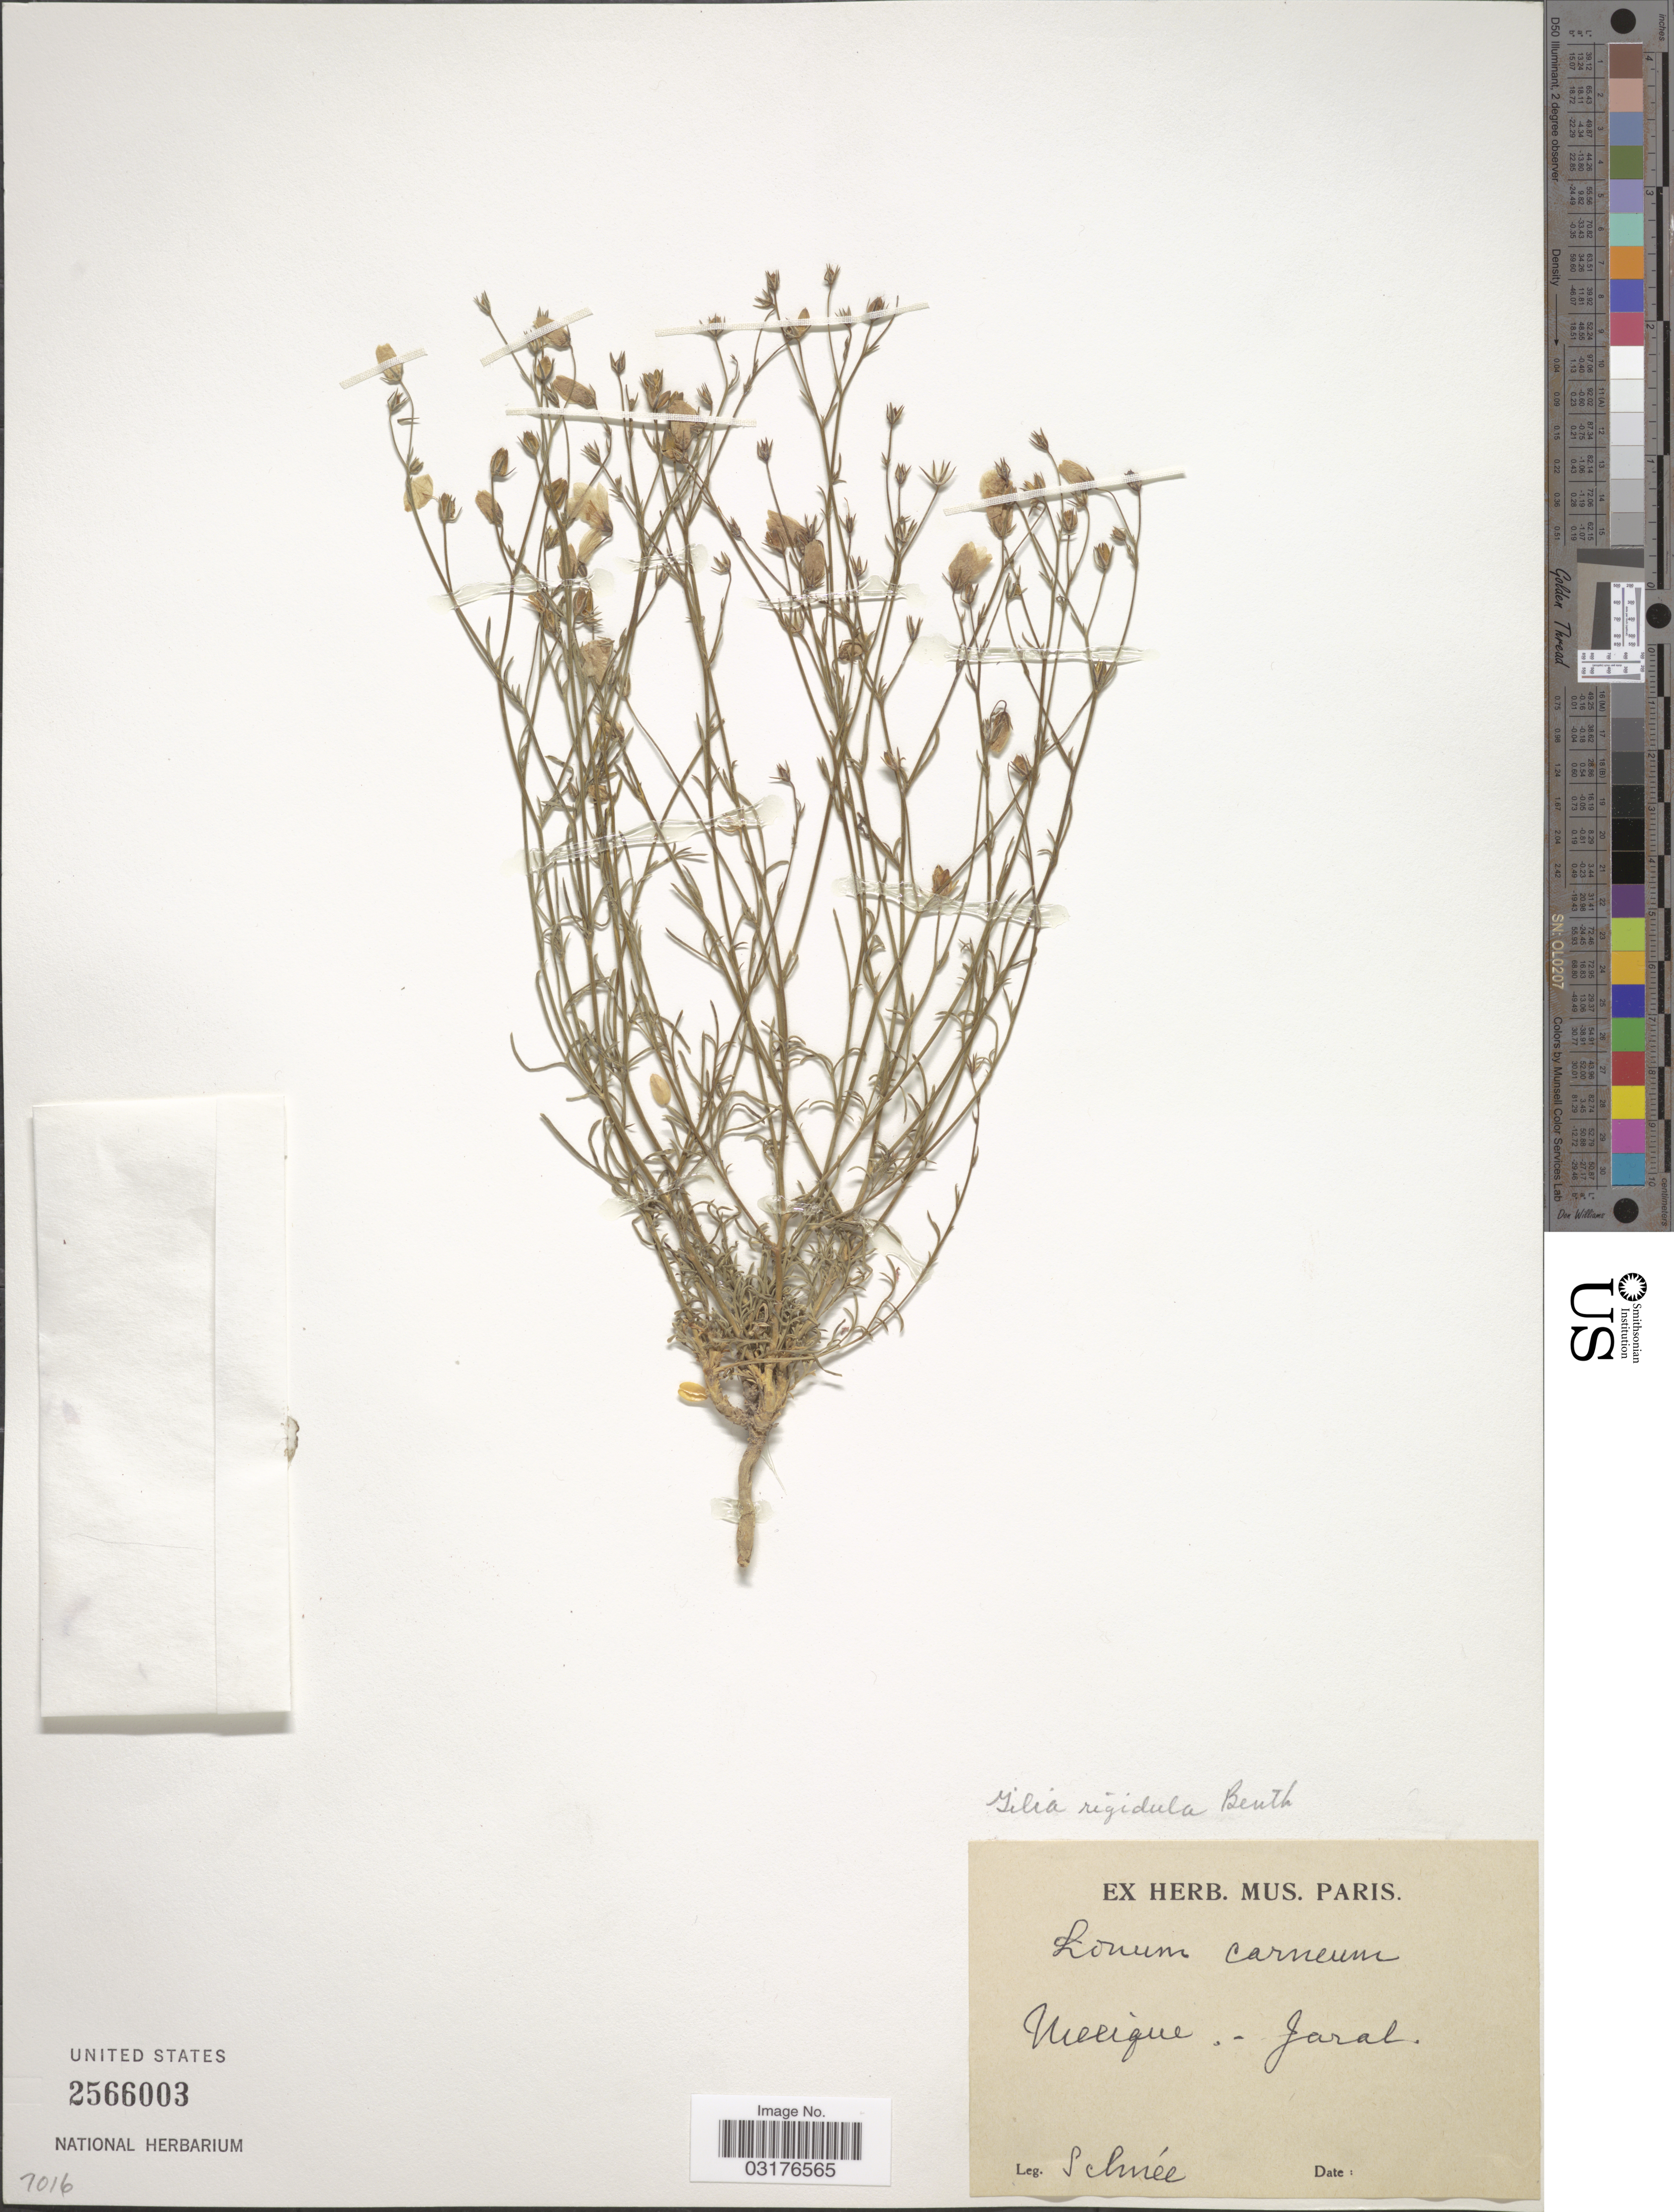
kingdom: Plantae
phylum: Tracheophyta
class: Magnoliopsida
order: Ericales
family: Polemoniaceae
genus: Giliastrum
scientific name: Giliastrum sp.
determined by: Strong, Mark T., (BOT), Smithsonian Institution - National Museum of Natural History (UNITED STATES)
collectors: -- Schnée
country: Mexico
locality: Jaral.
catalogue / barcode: US 2566003